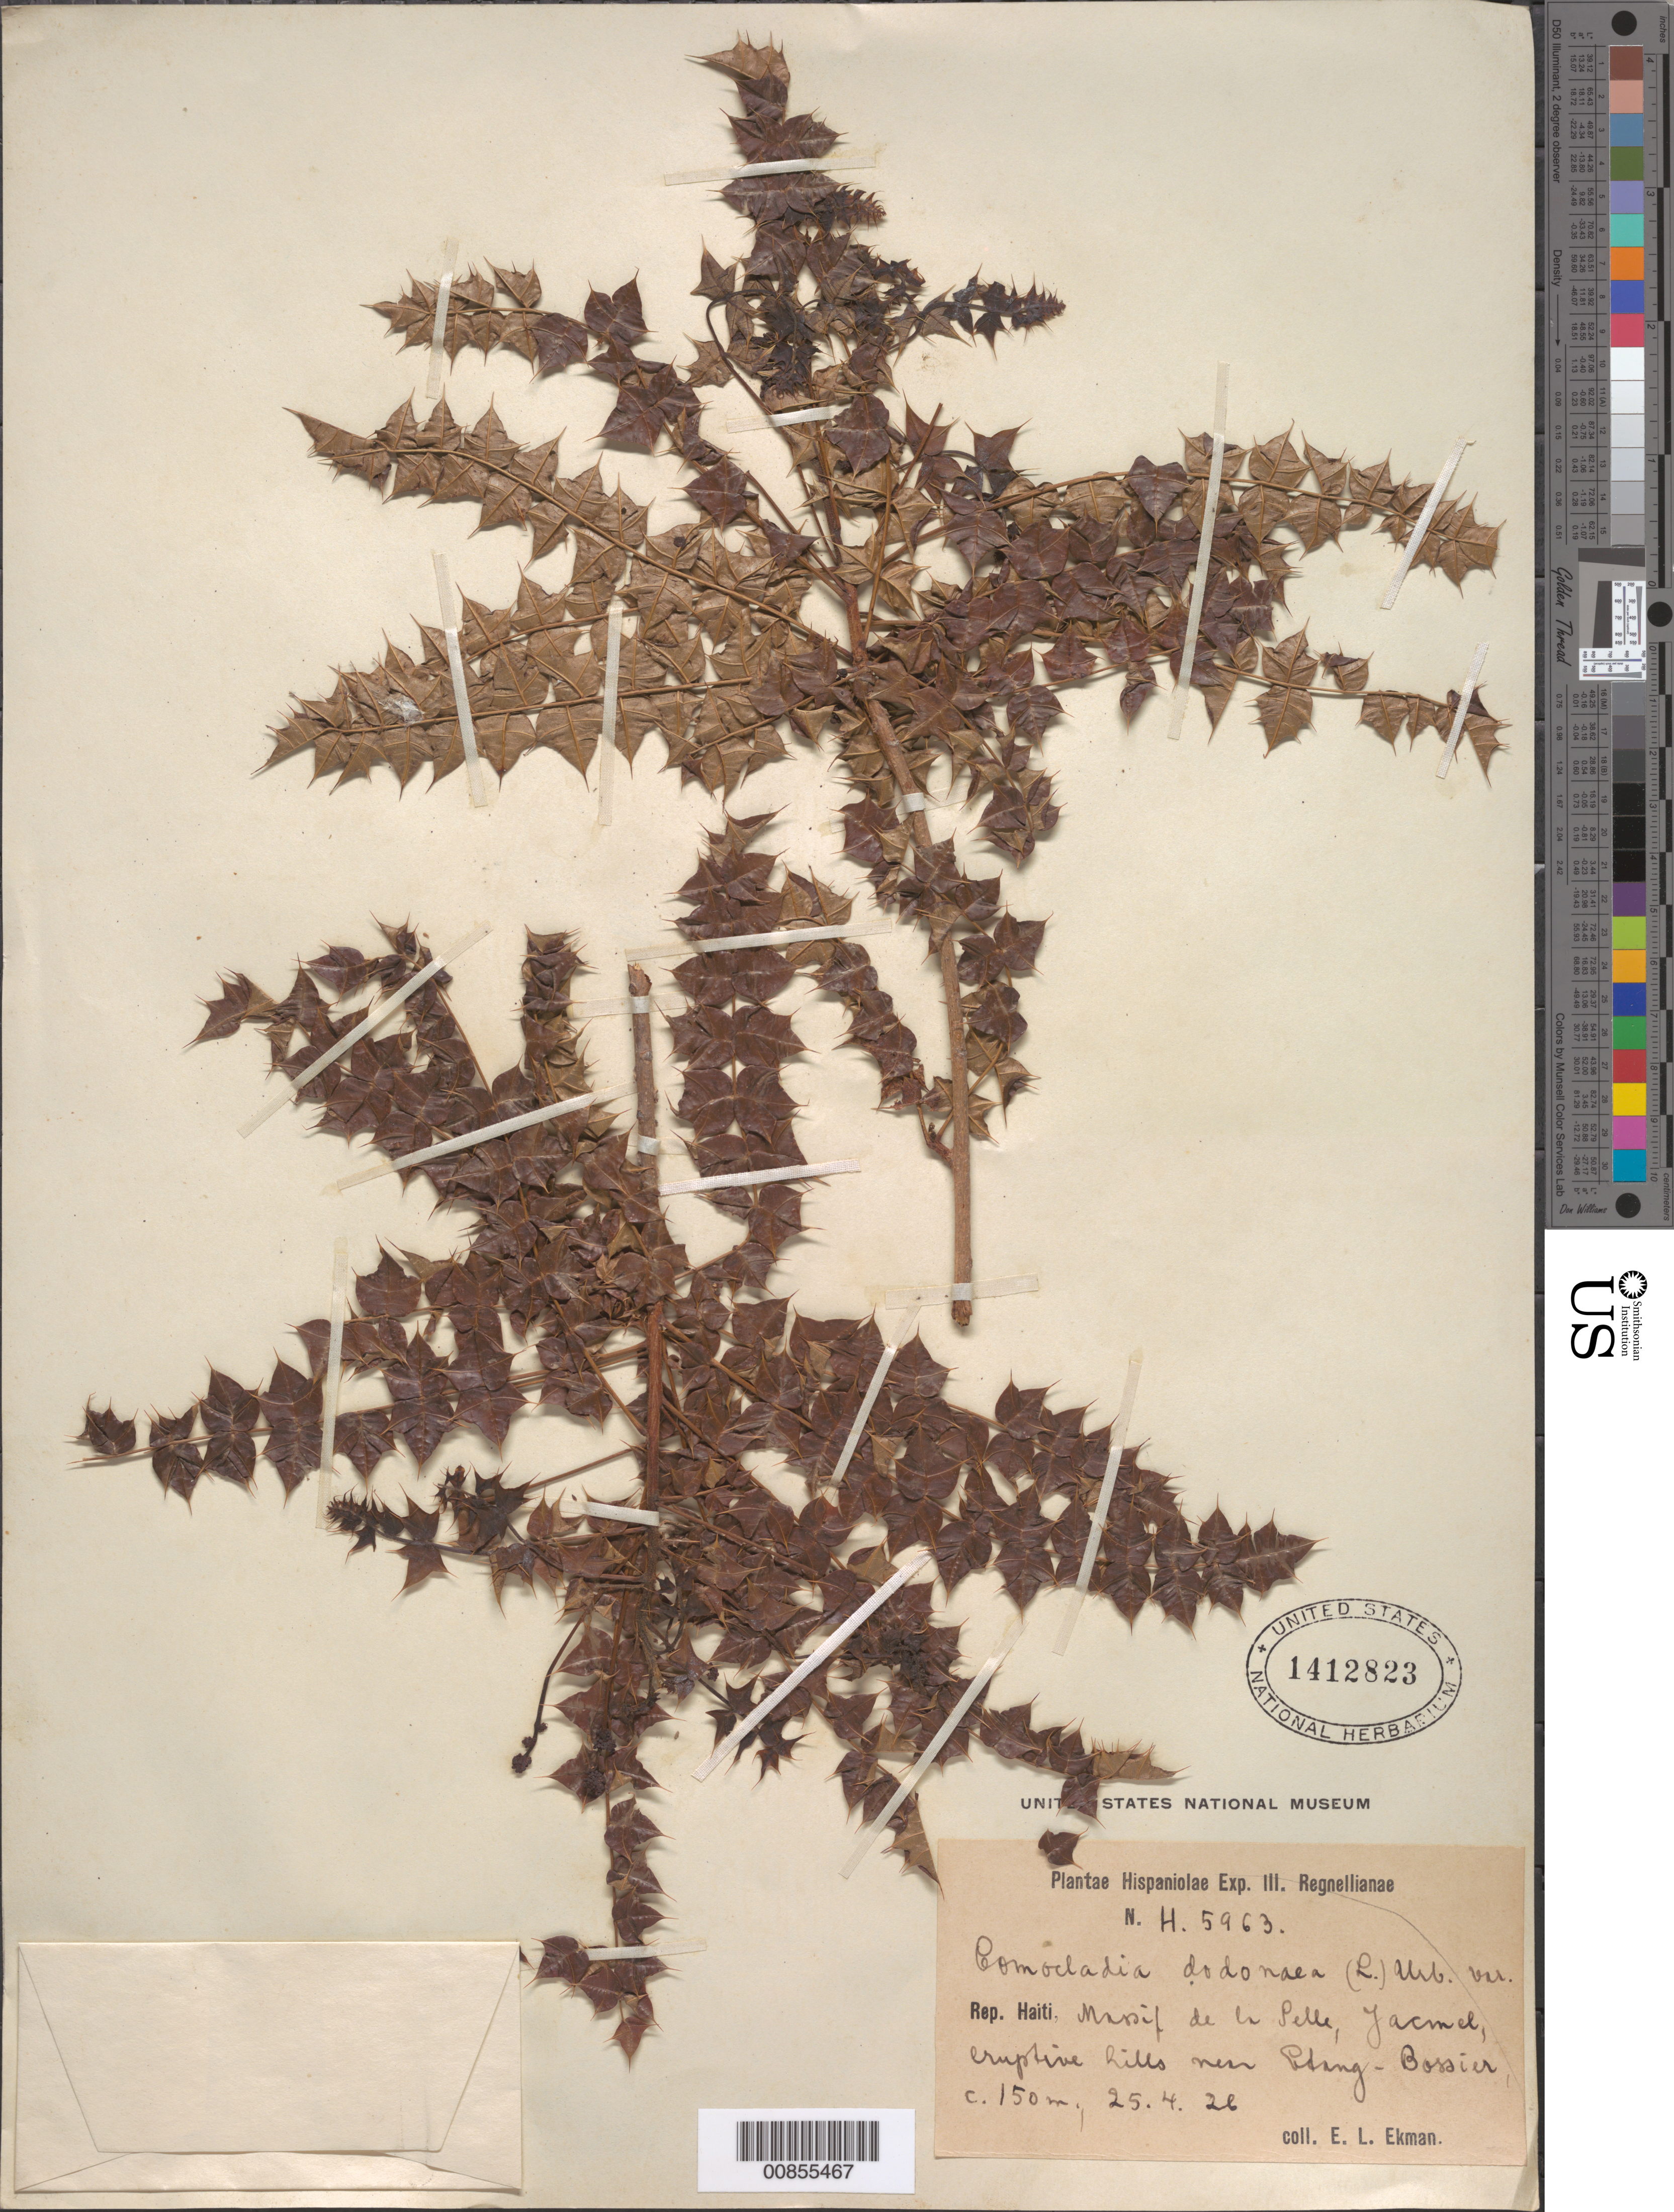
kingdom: Plantae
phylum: Tracheophyta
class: Magnoliopsida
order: Sapindales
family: Anacardiaceae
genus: Comocladia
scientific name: Comocladia dentata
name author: Jacq.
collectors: E. L. Ekman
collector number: H 5963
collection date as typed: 25 Apr 1926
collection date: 1926-04-25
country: Haiti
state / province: Sud-Est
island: Hispaniola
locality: Massif de la Selle, Jacmel, near Etang-Bossier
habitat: Eruptive hills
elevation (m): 150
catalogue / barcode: US 1412823